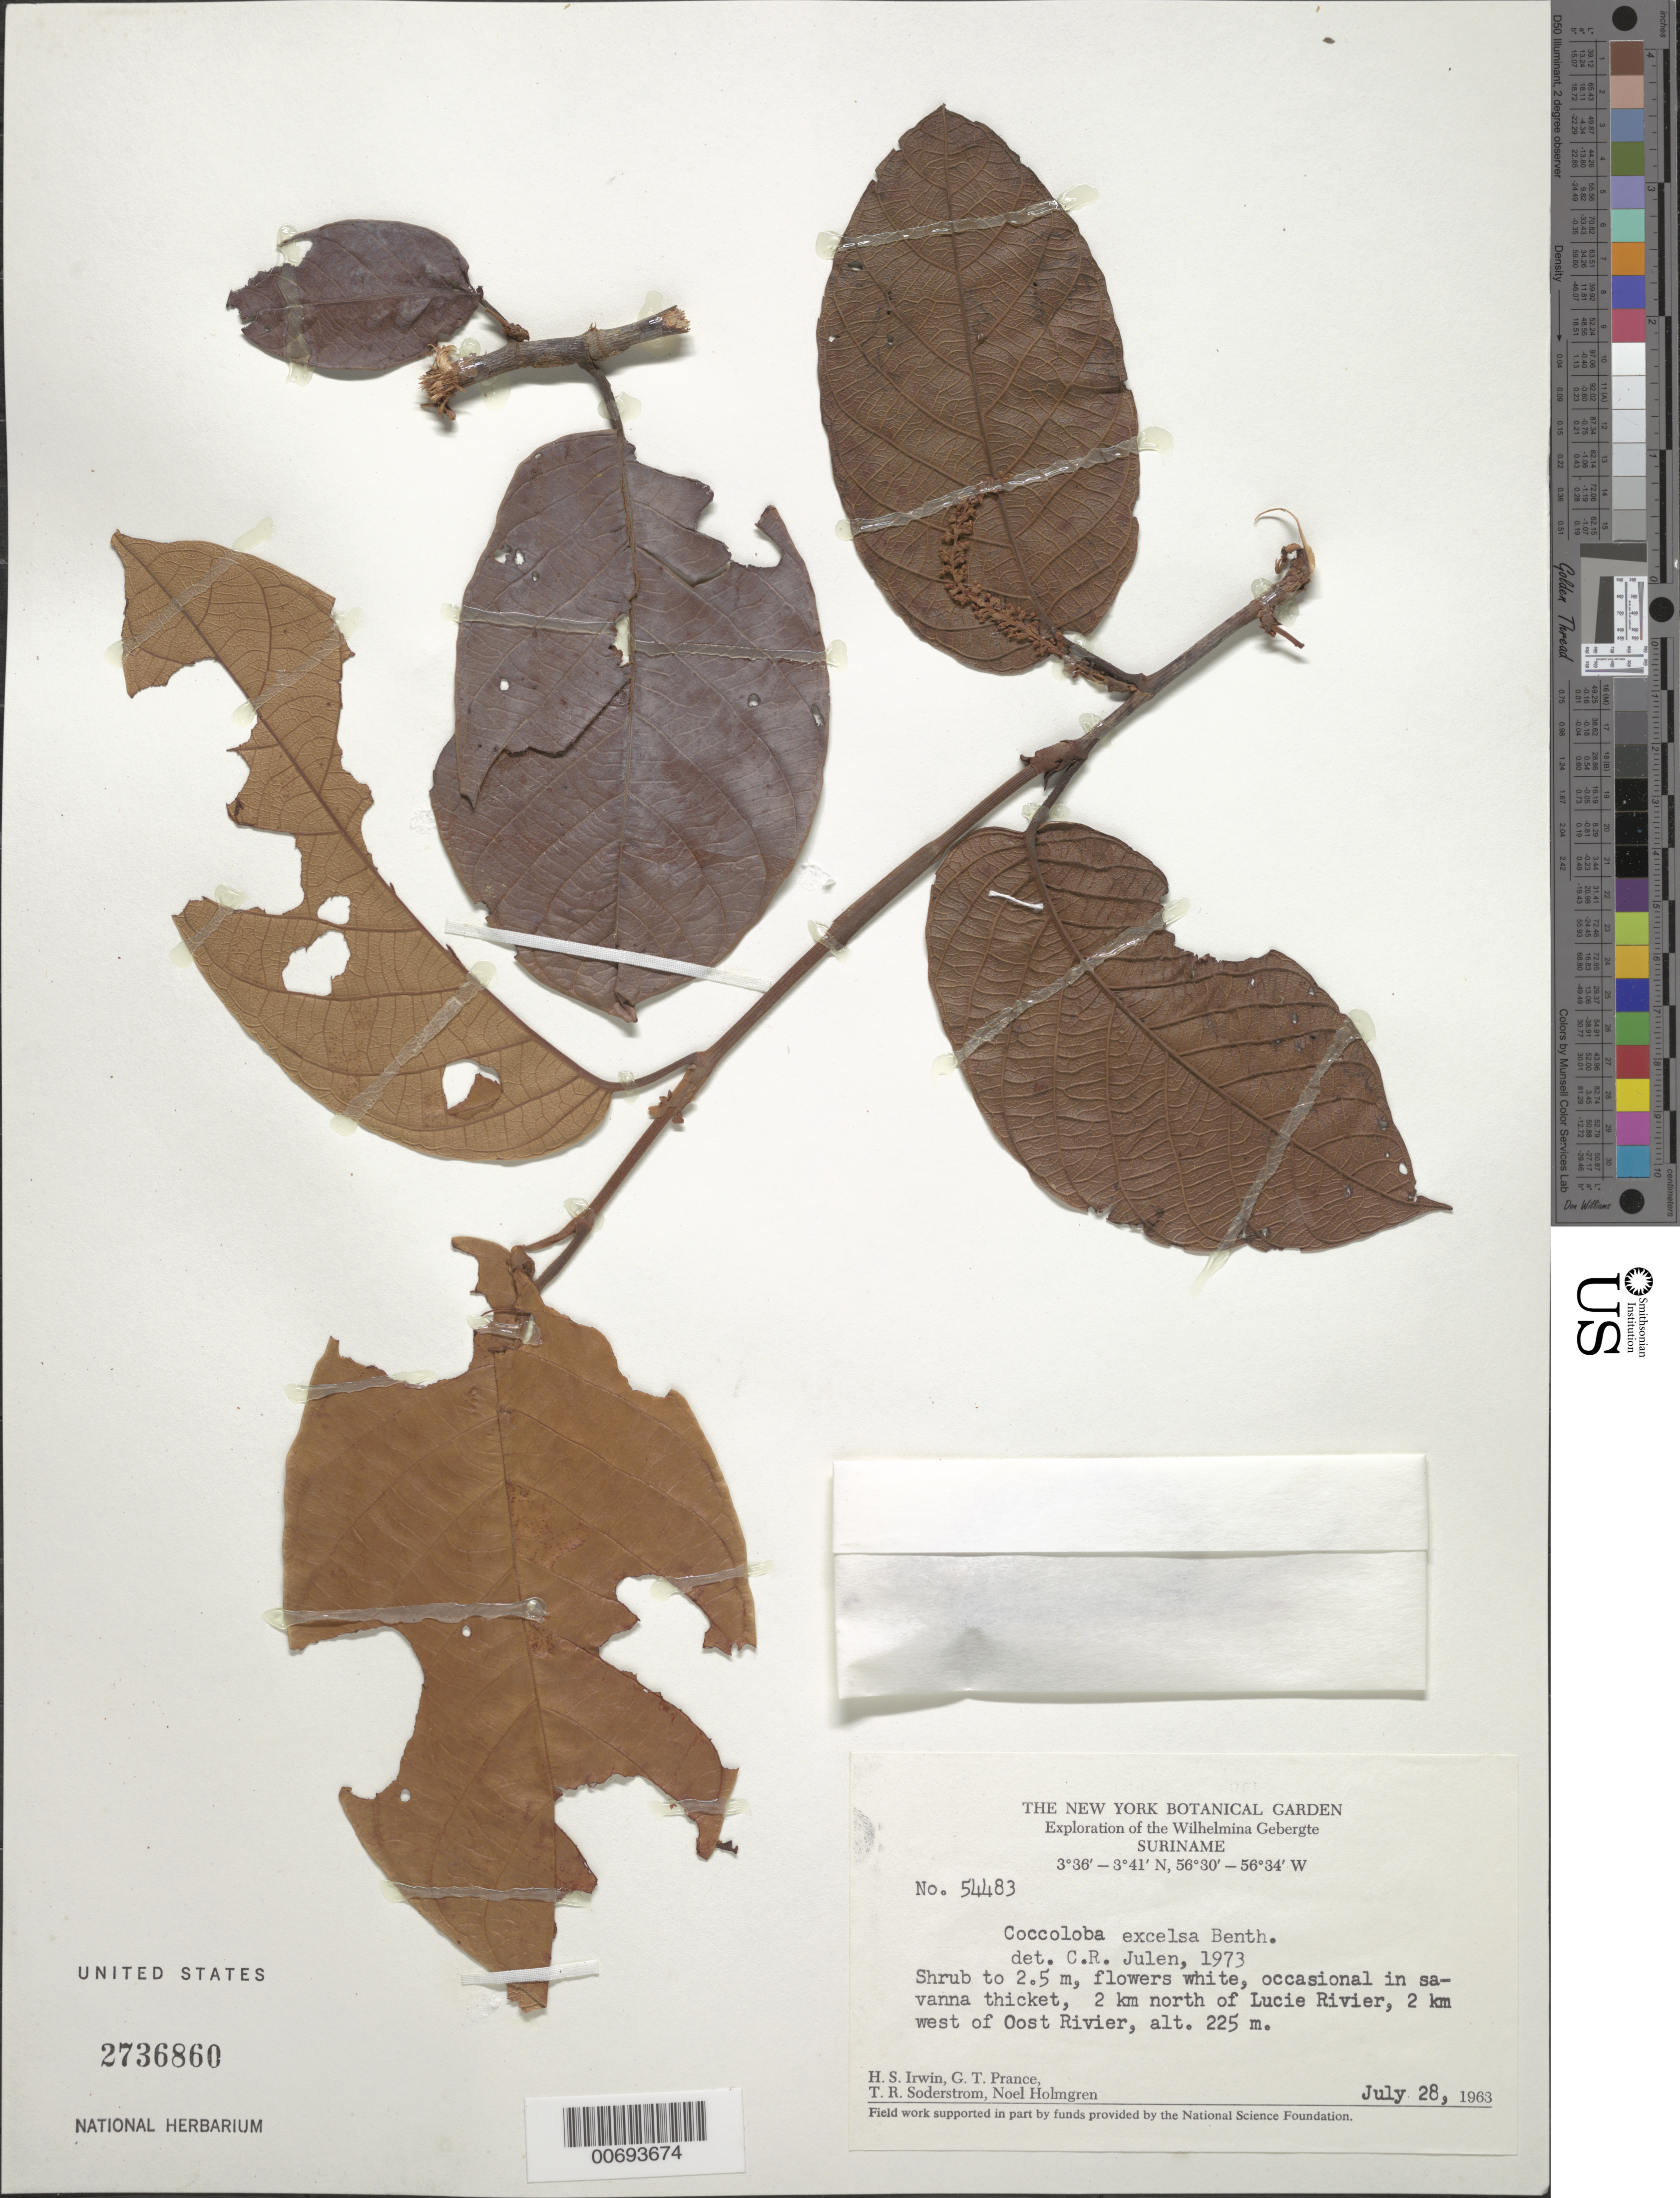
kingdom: Plantae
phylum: Tracheophyta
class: Magnoliopsida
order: Caryophyllales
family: Polygonaceae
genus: Coccoloba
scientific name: Coccoloba excelsa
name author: Benth.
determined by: Julen, C. R.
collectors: H. Irwin, G. T. Prance, T. R. Soderstrom & N. H. Holmgren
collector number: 54483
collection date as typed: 28-Jul-63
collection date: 1963-07-28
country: Suriname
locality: Lucie R. 2 mi north of, 2 km W of Oost R.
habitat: Savanna; in thicket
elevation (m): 225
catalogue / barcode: US 2736860